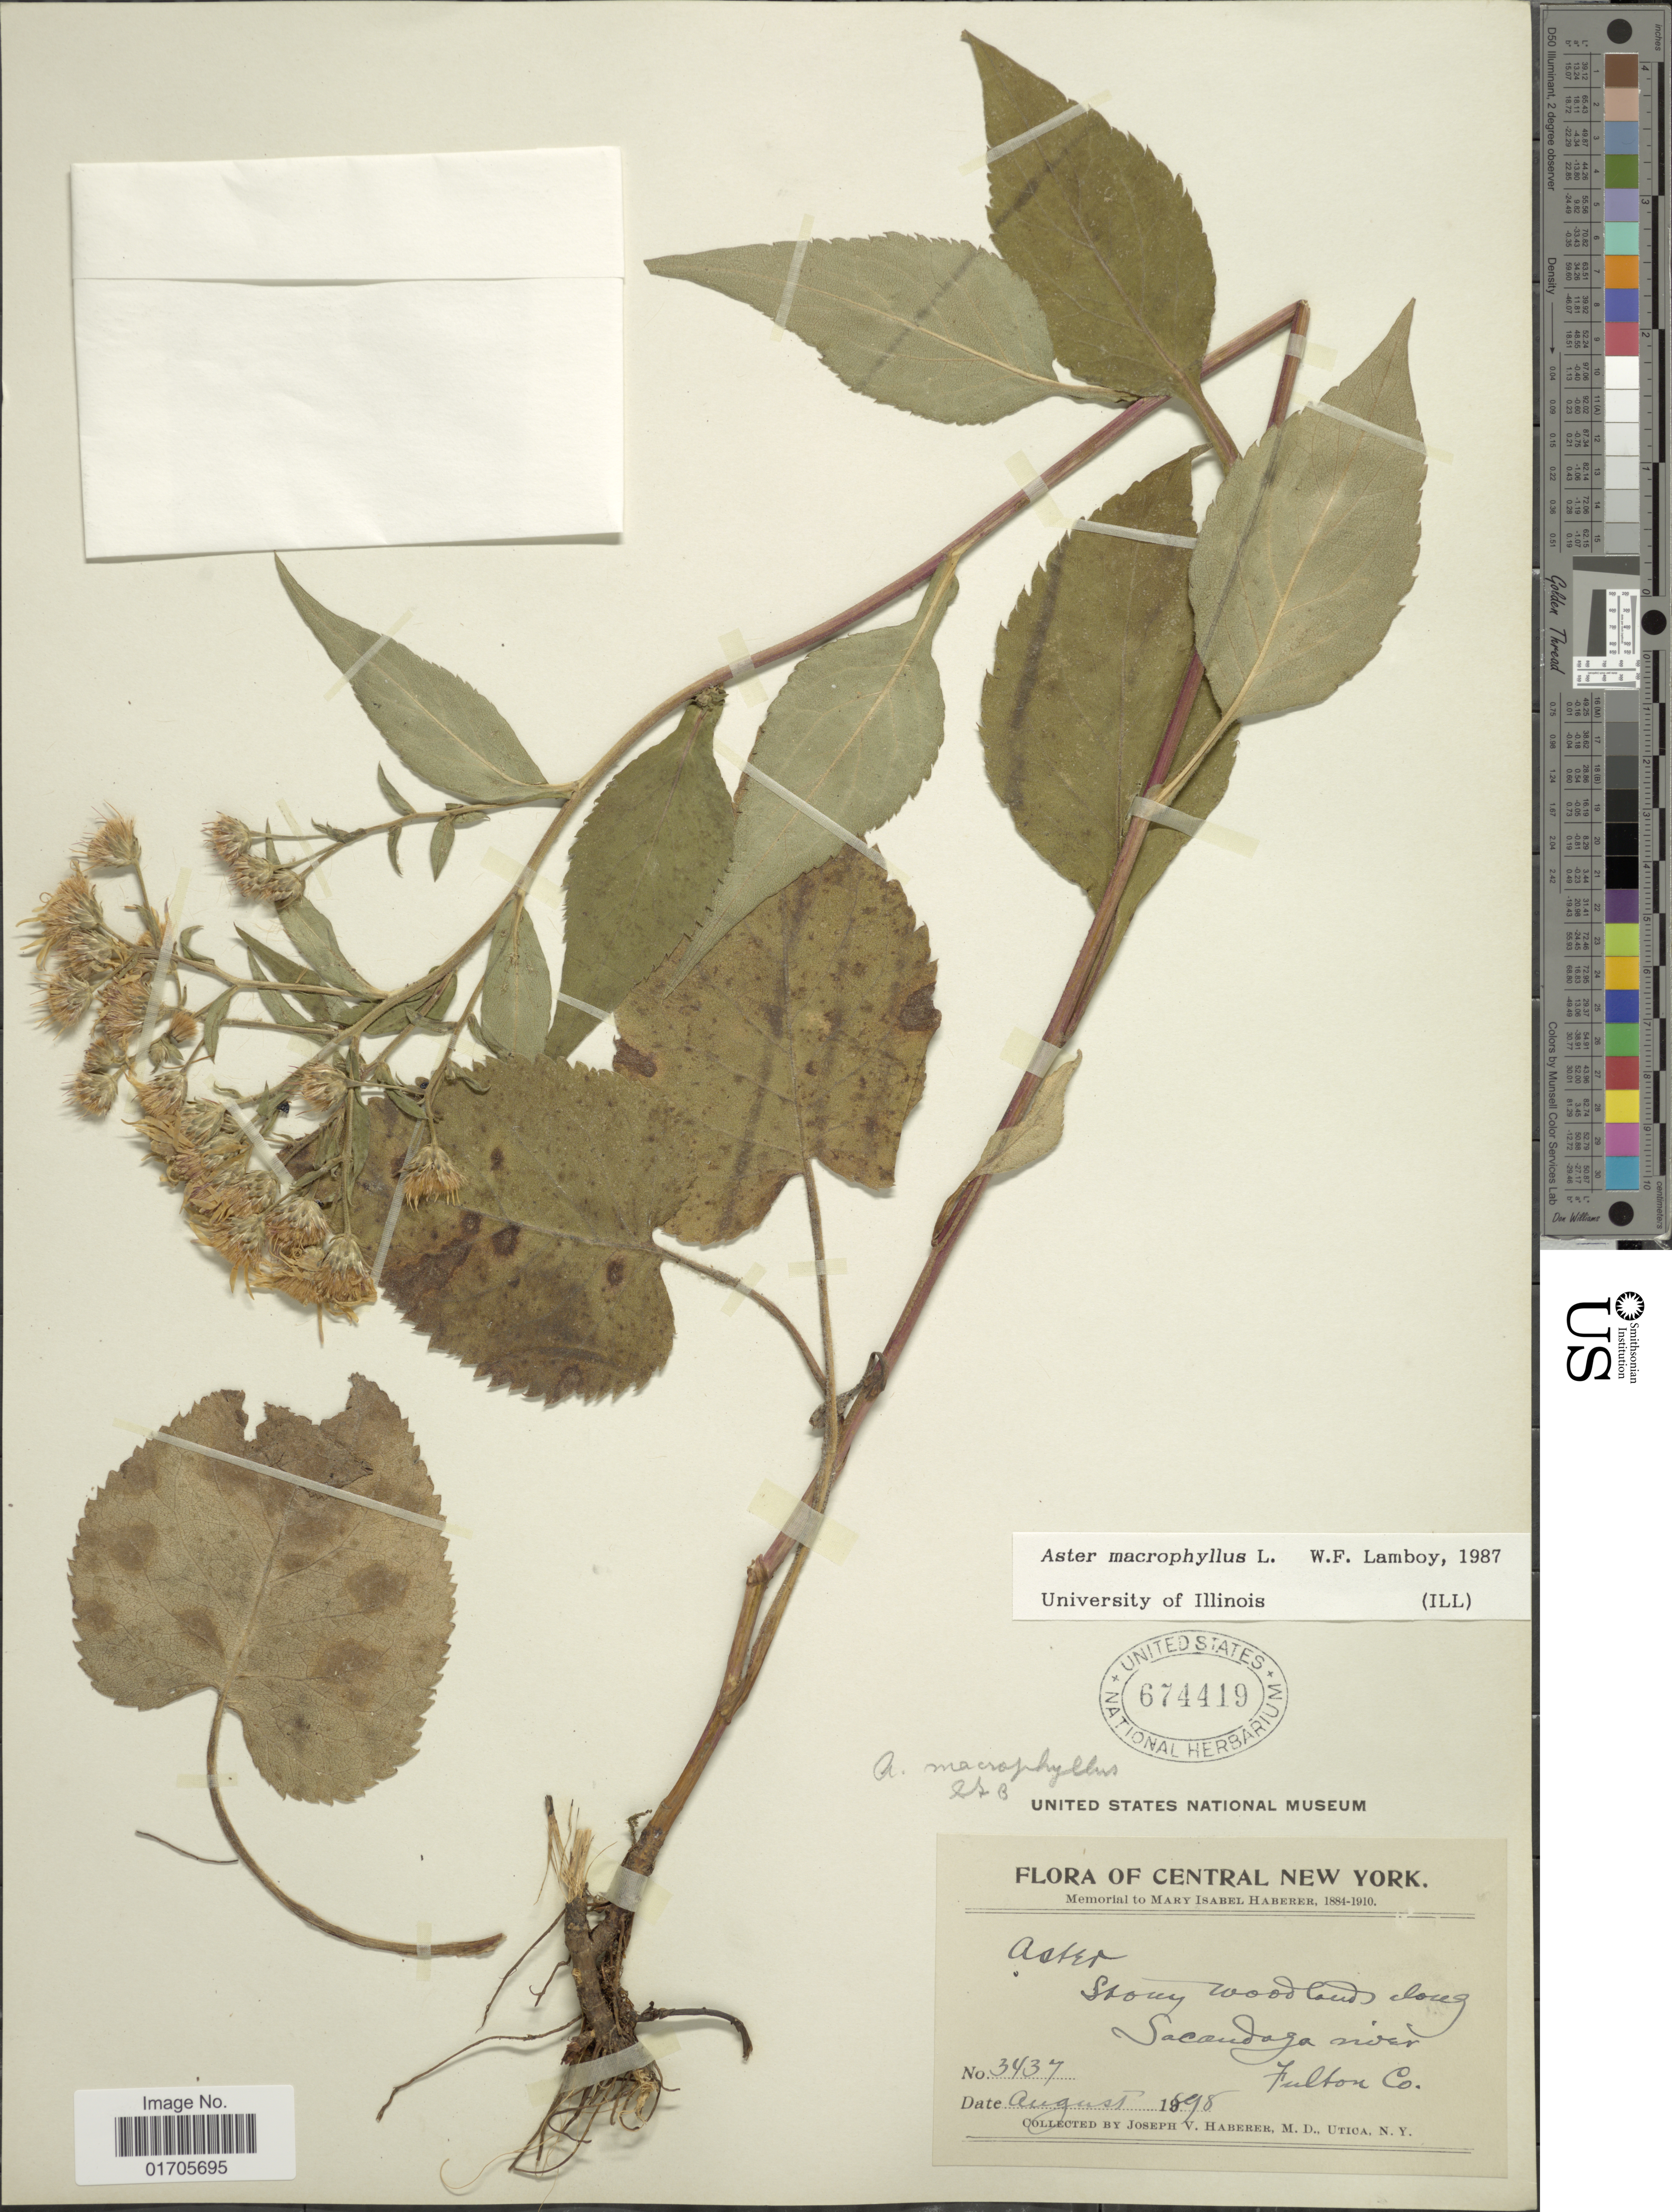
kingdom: Plantae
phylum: Tracheophyta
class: Magnoliopsida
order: Asterales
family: Asteraceae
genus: Eurybia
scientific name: Eurybia macrophylla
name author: (L.) Cass.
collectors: J. V. Haberer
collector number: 3437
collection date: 1898-08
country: United States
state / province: New York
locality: Central New York. Stony woodlands along Sacandoga river, Fulton Co.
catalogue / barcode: US 674419